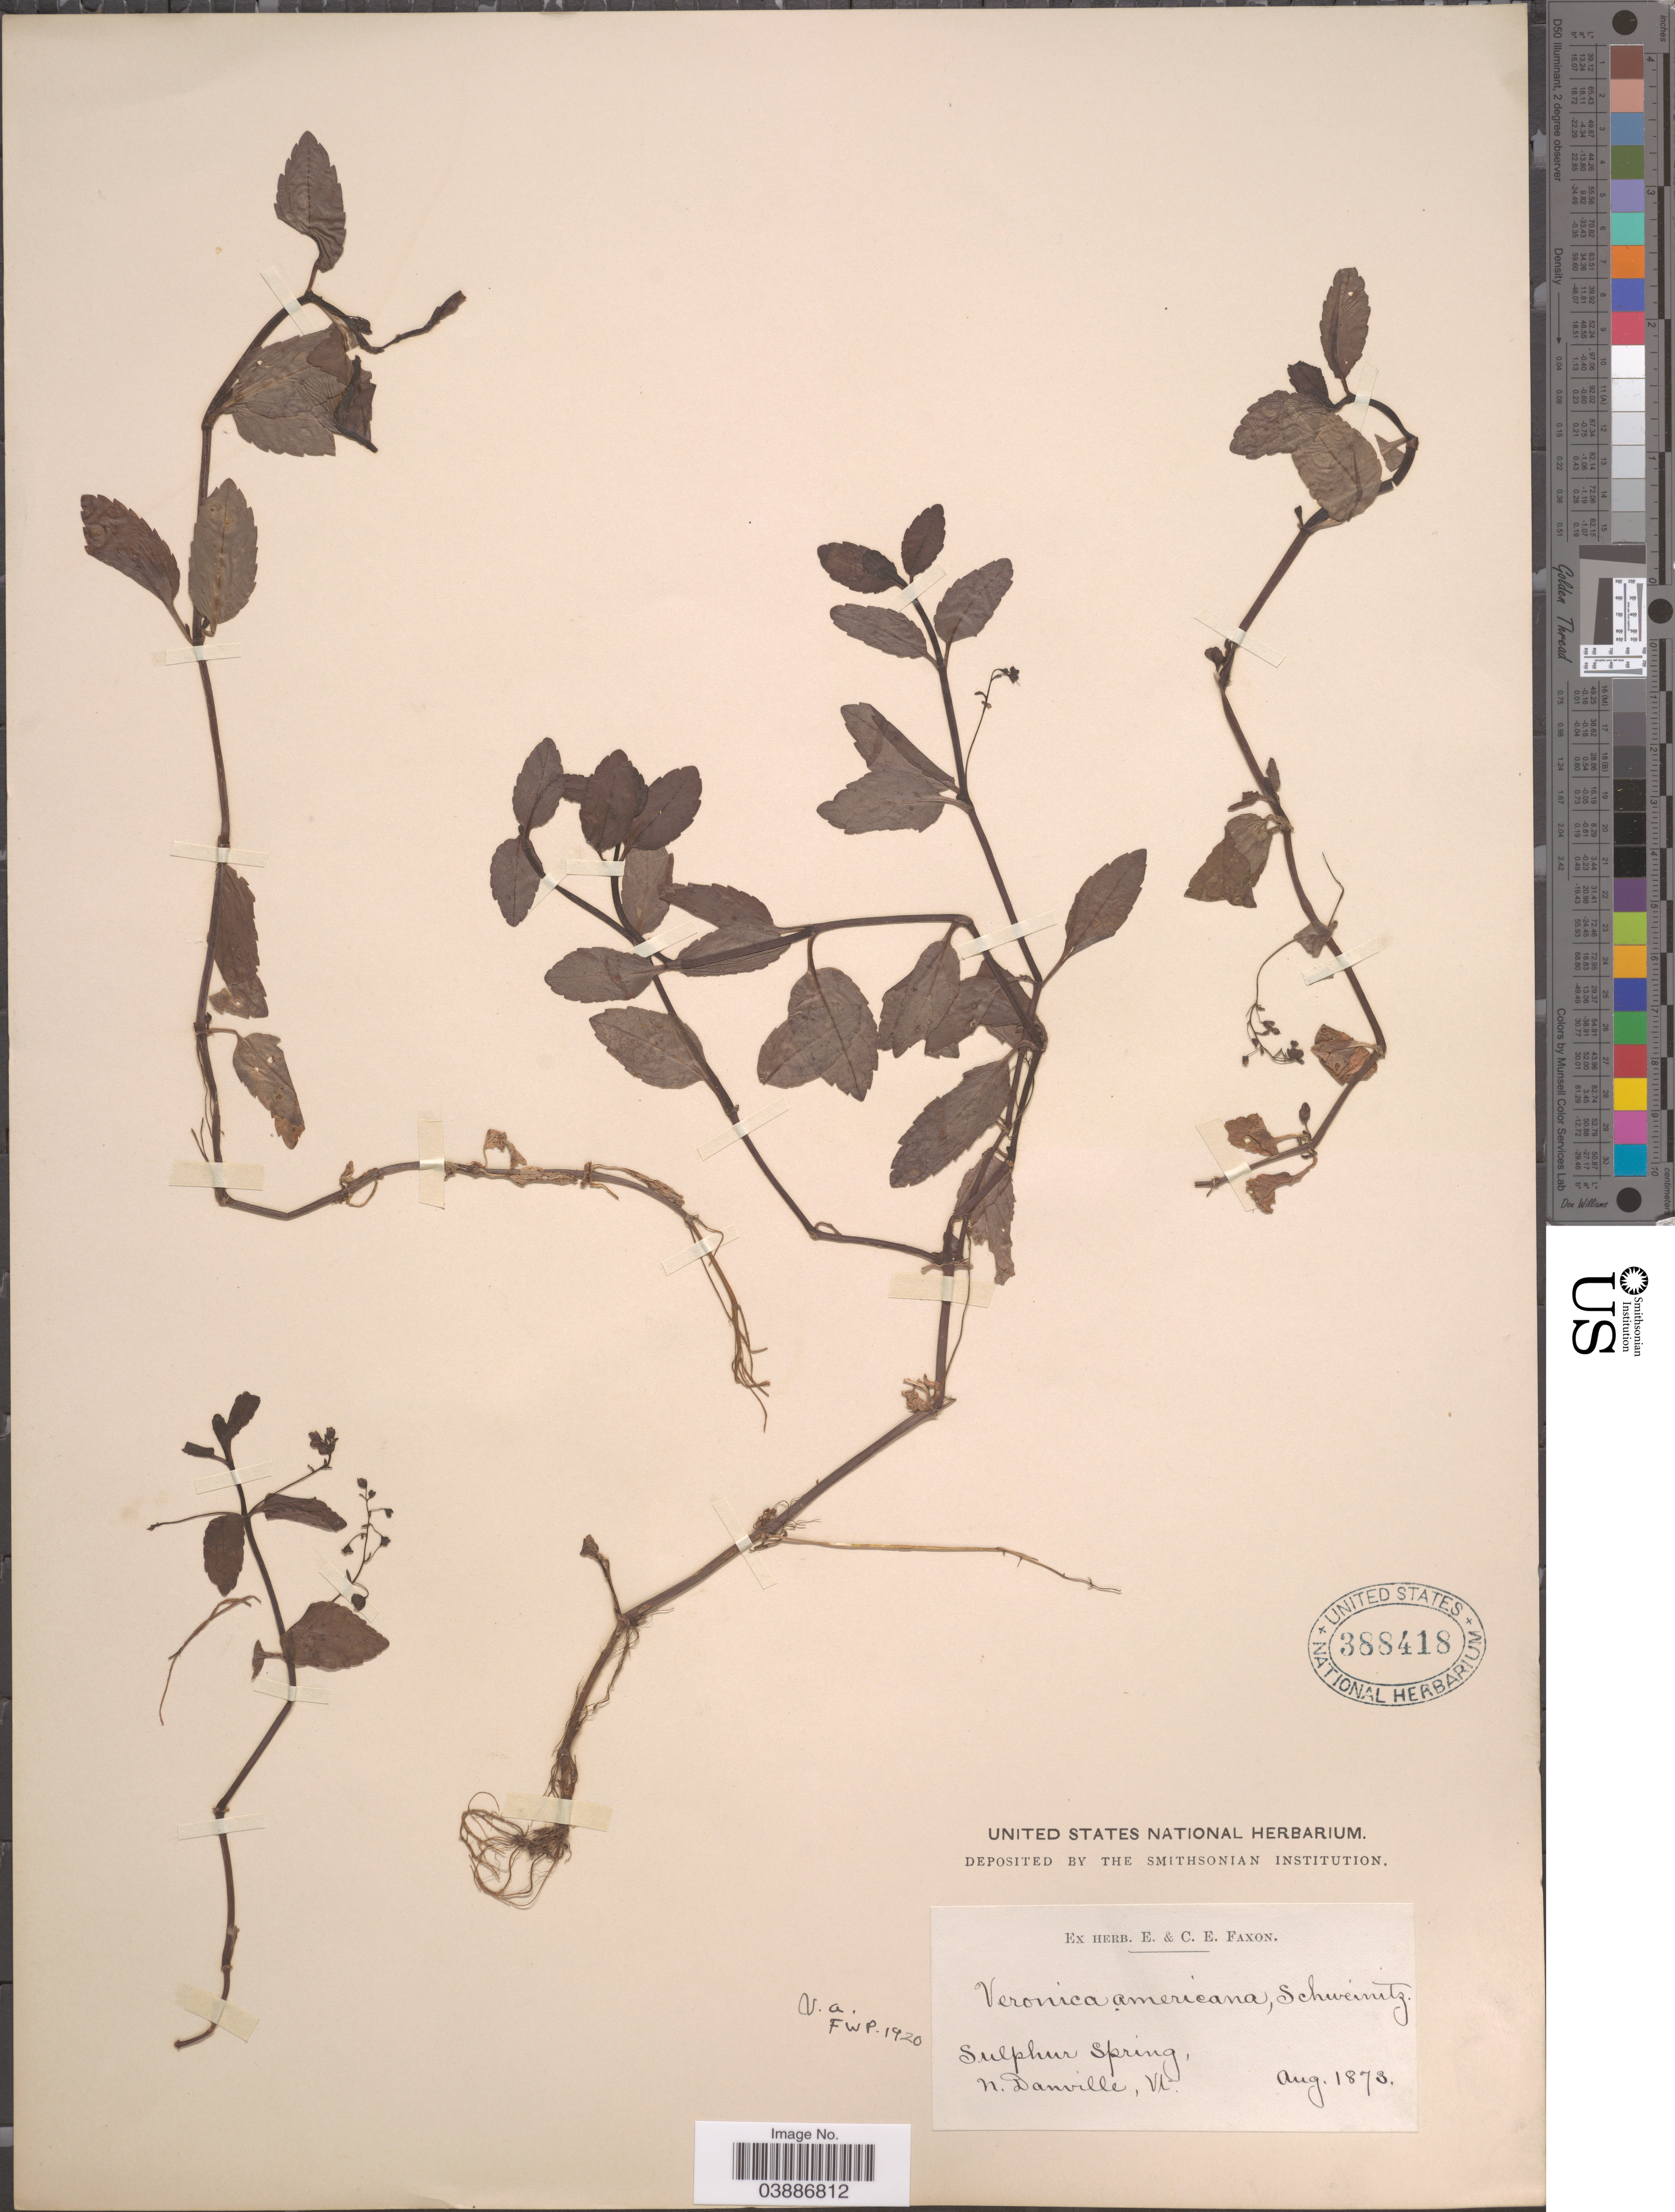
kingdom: Plantae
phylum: Tracheophyta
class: Magnoliopsida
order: Lamiales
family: Plantaginaceae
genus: Veronica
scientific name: Veronica americana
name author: Schwein. ex Benth.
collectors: ex herb. E. & C.E. Faxon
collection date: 1873-08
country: United States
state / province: Vermont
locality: Sulphur Spring, n. Danville.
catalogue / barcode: US 388418